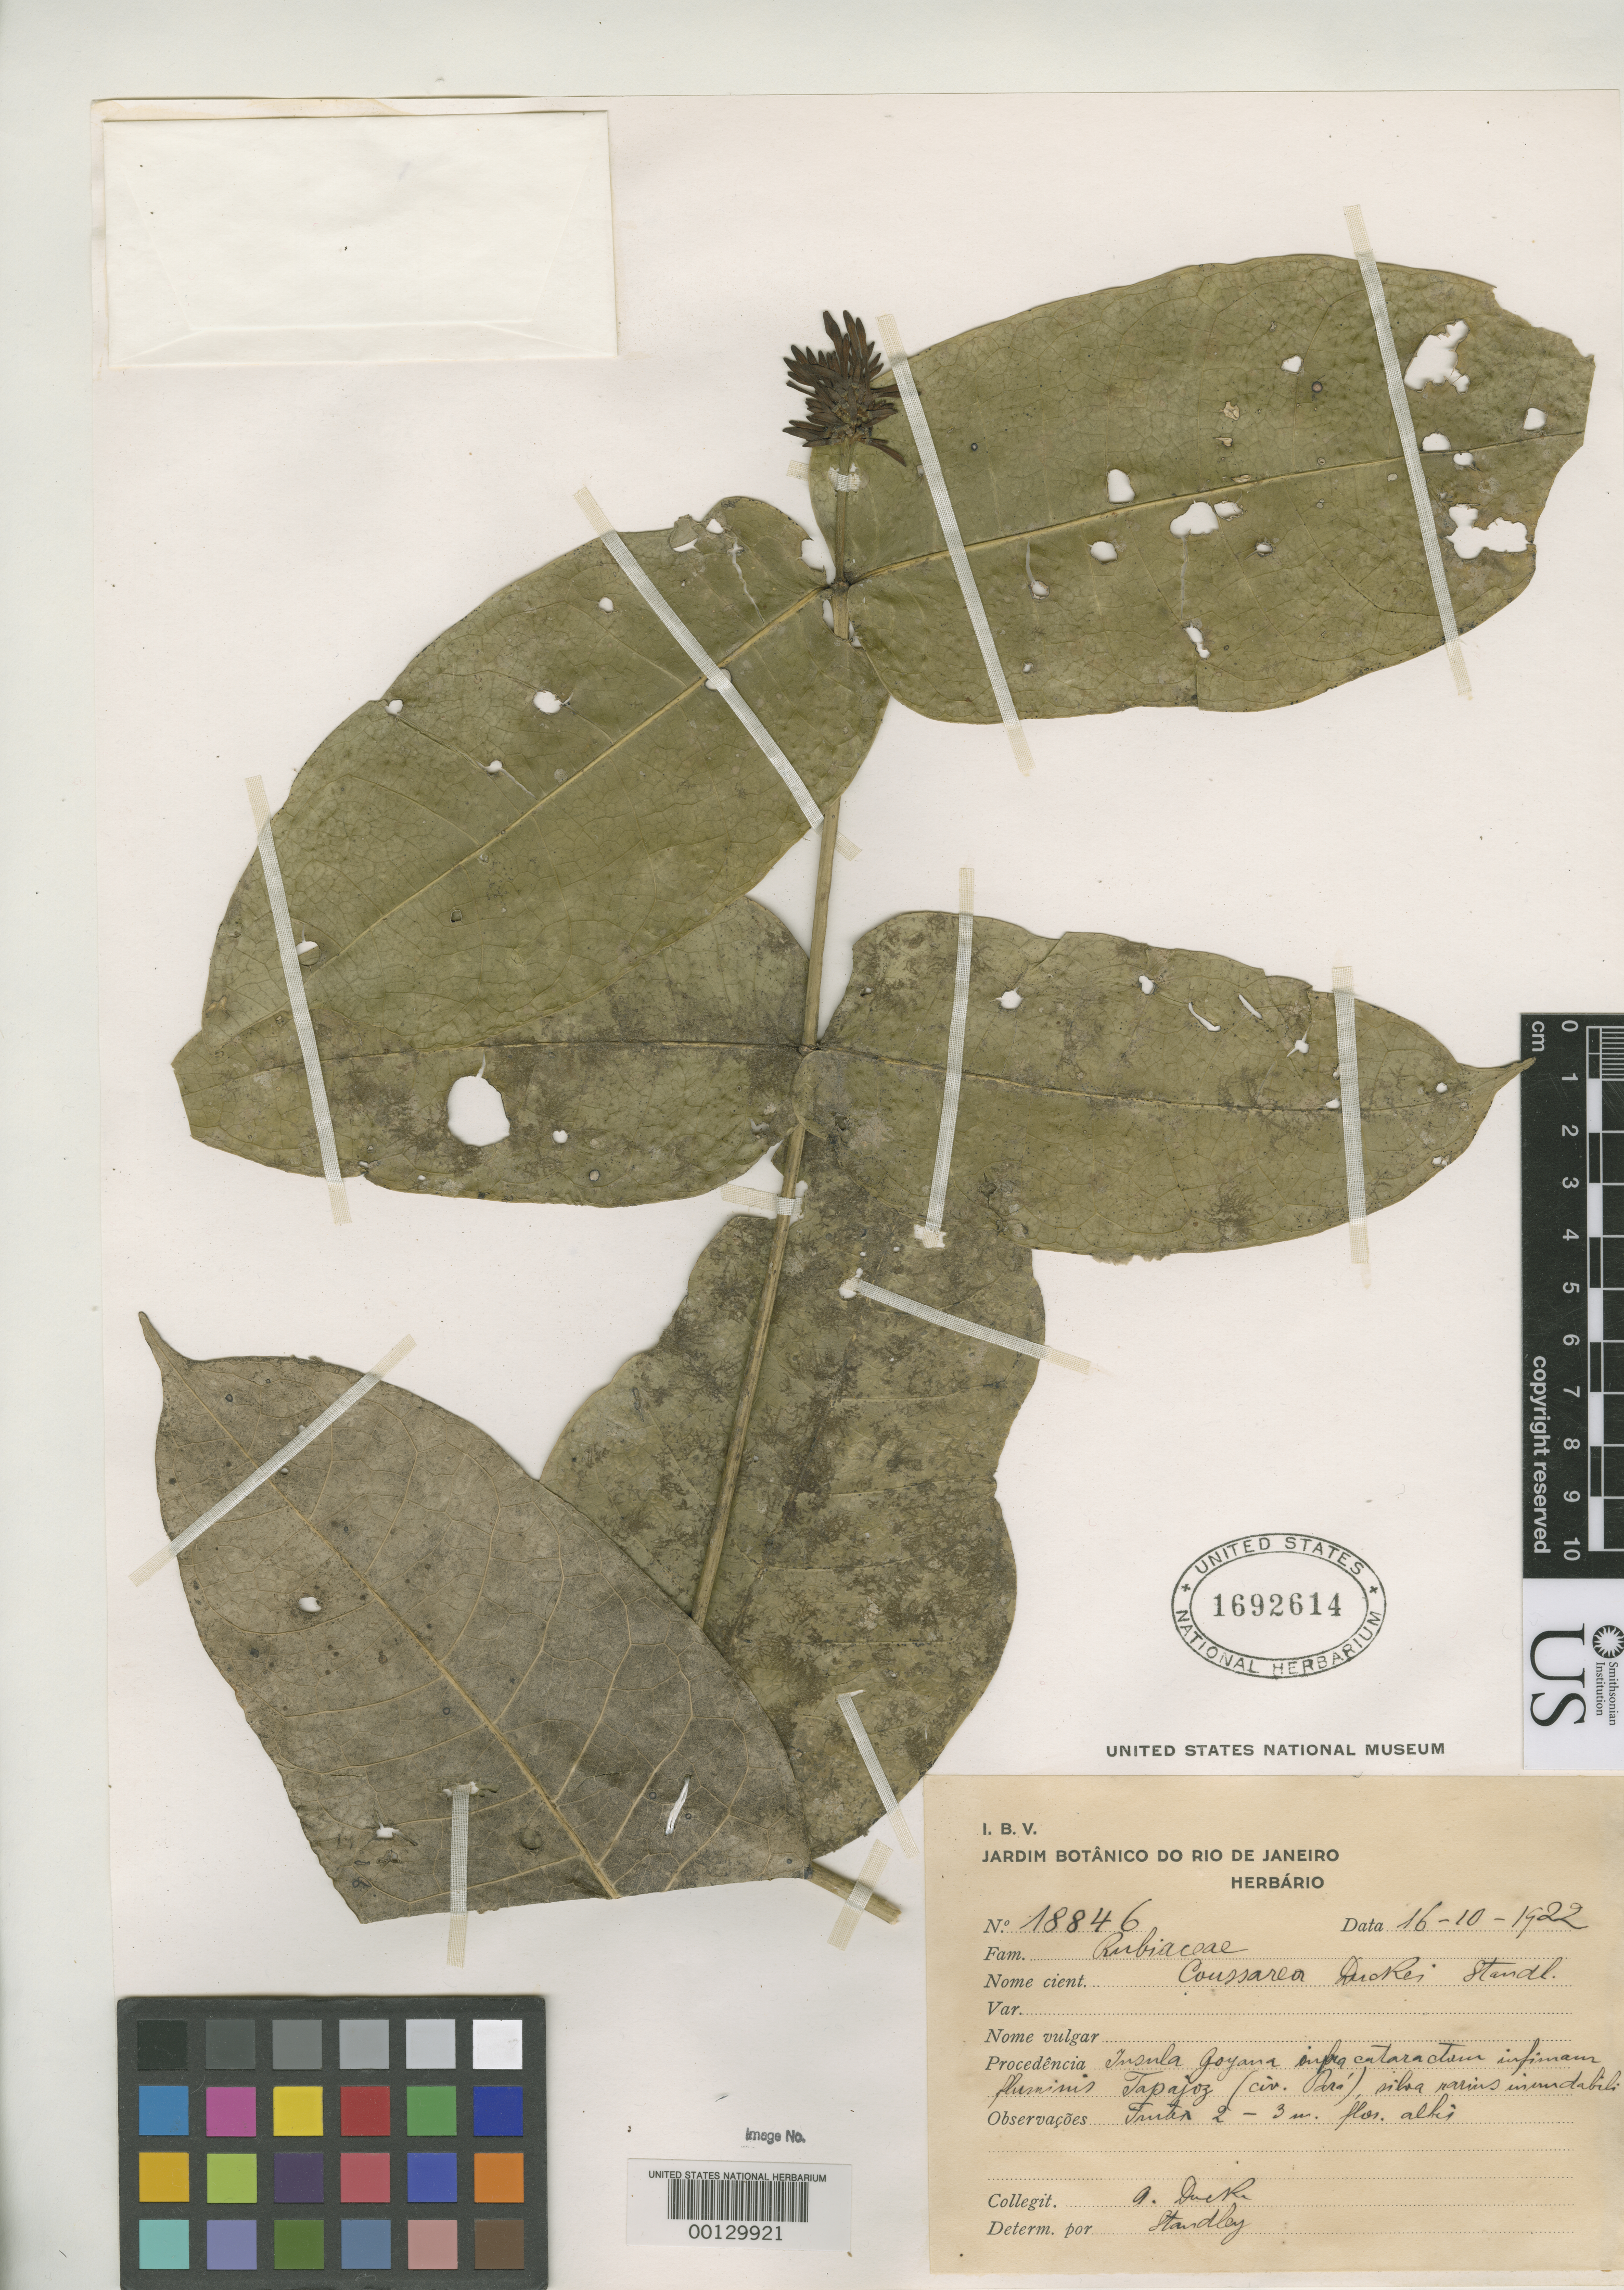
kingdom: Plantae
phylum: Tracheophyta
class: Magnoliopsida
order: Gentianales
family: Rubiaceae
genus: Coussarea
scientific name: Coussarea duckei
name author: Standl.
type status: Isotype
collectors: A. Ducke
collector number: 18846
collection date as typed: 16 Oct 1922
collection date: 1922-10-16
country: Brazil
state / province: Pará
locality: Tapajoz.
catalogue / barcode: US 1692614